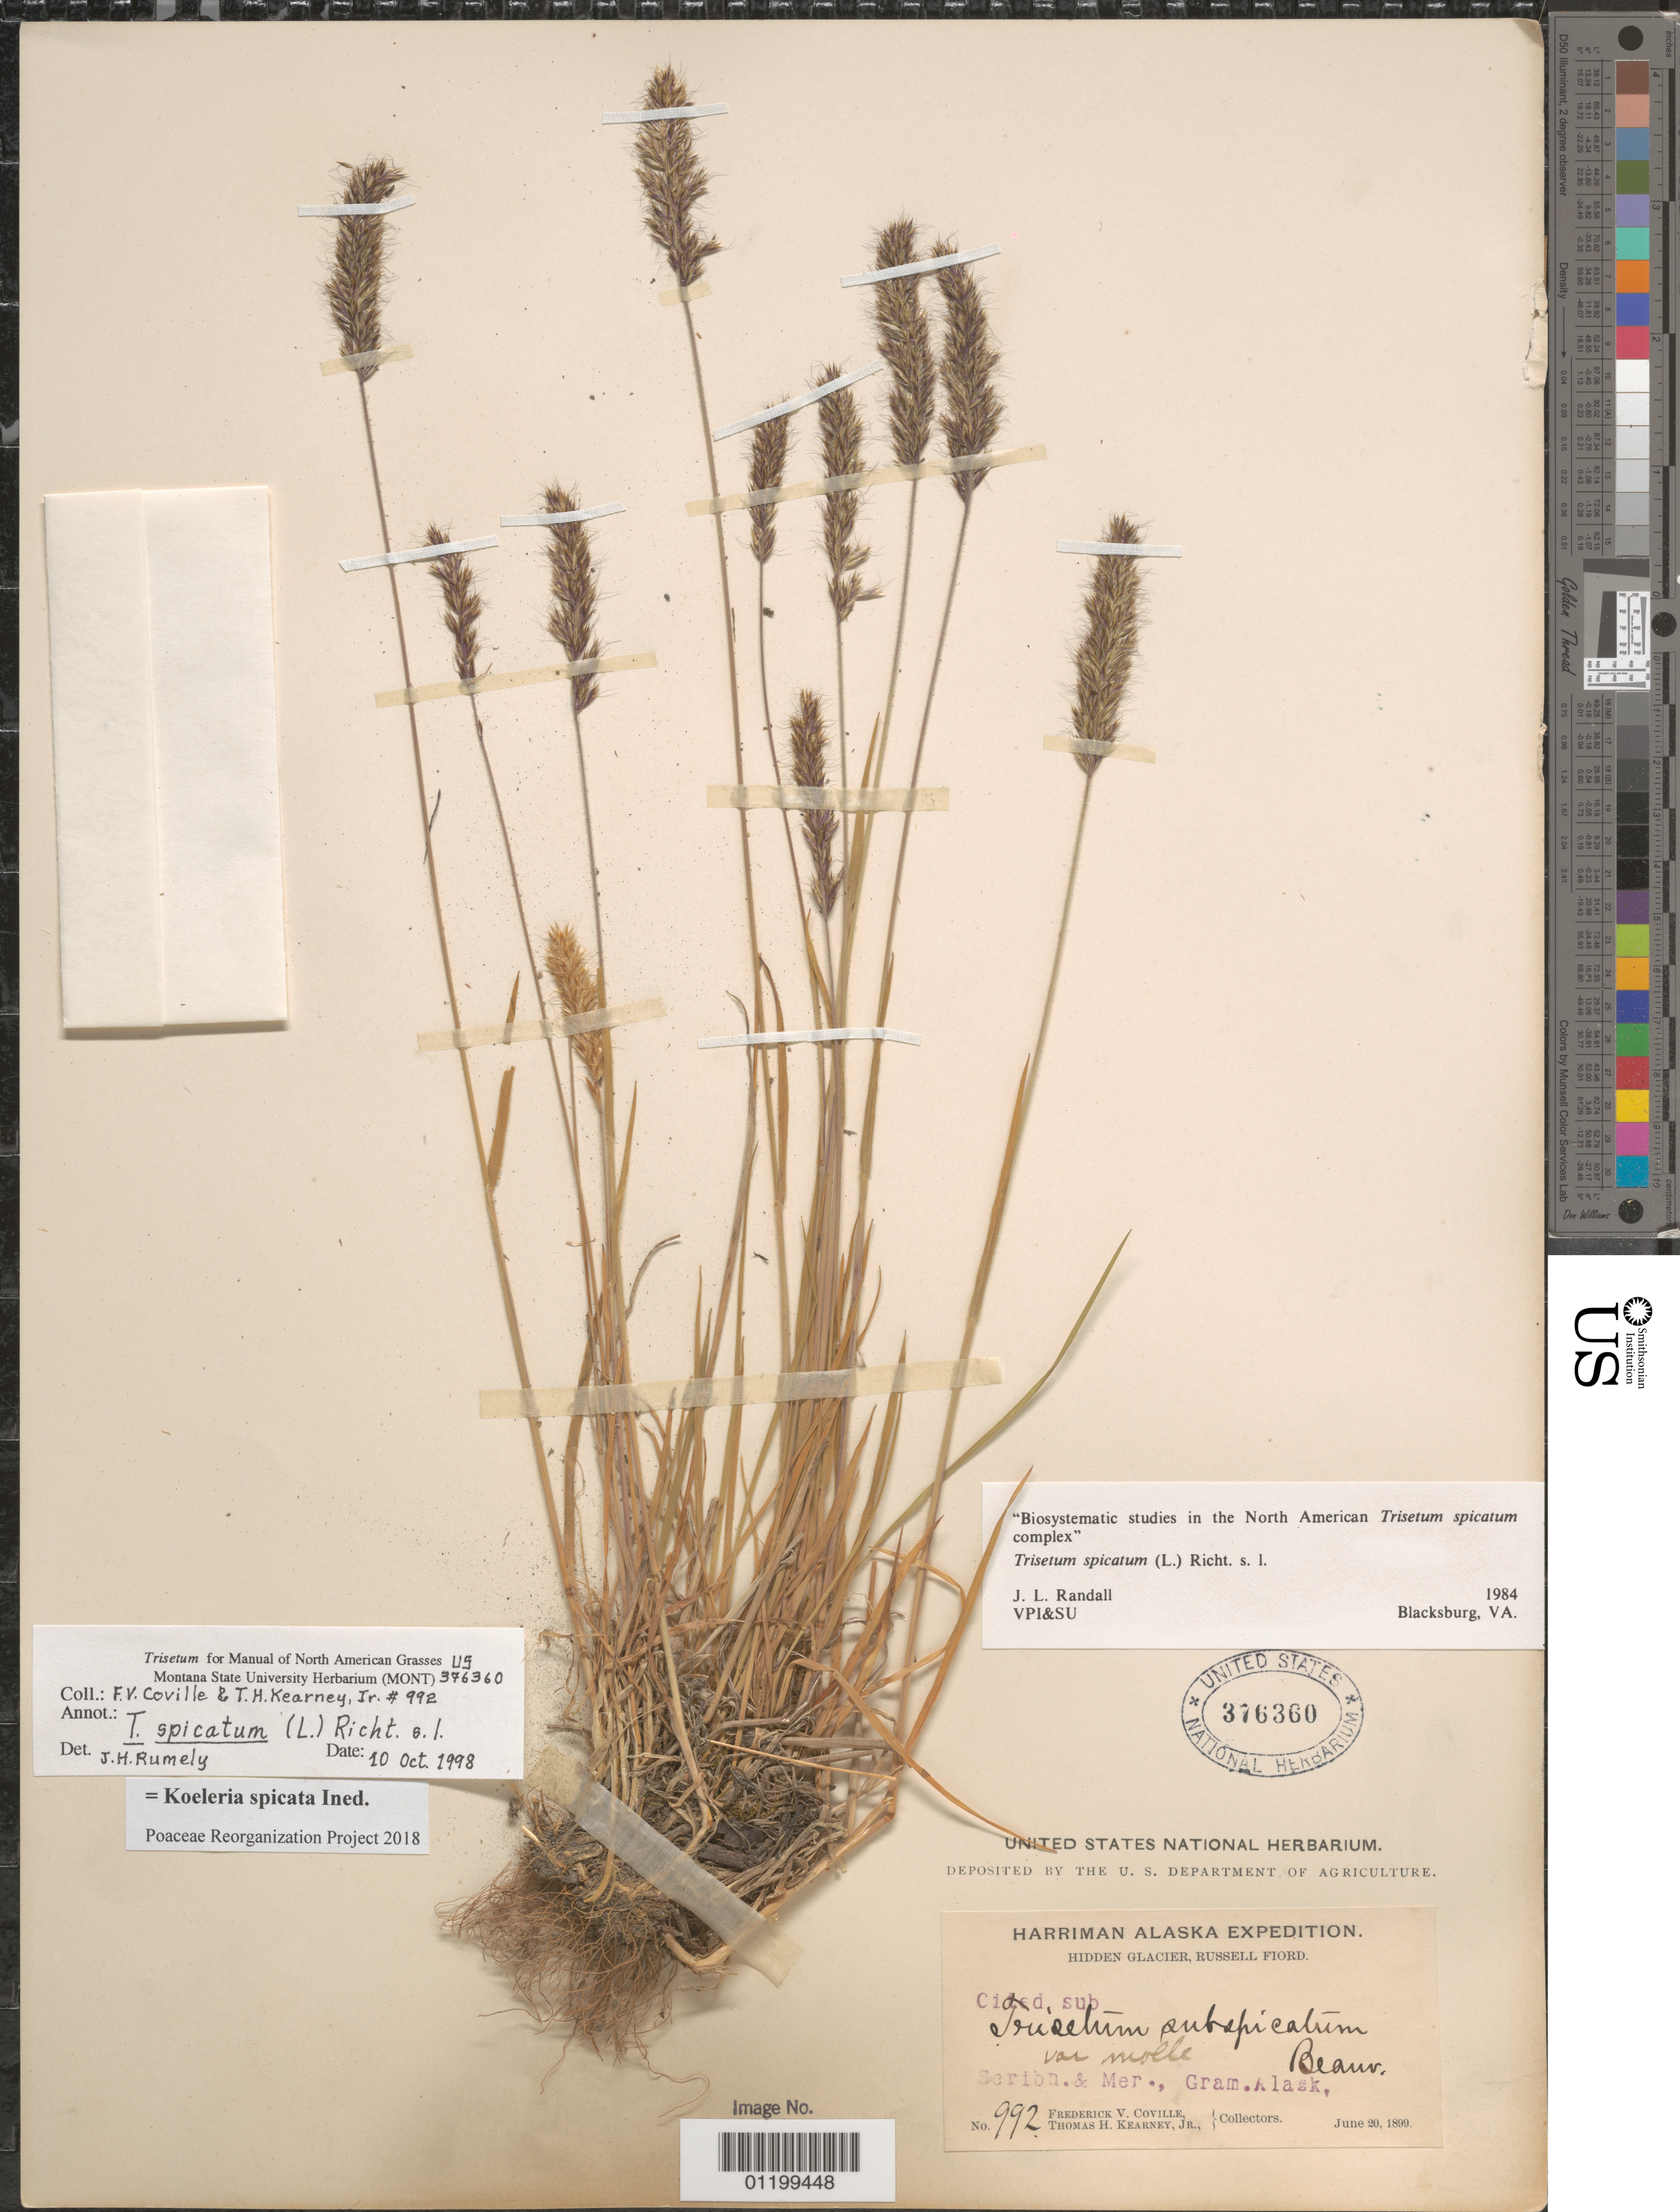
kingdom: Plantae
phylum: Tracheophyta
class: Liliopsida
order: Poales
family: Poaceae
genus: Koeleria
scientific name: Koeleria spicata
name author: (L.) Barberá et al.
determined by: Poaceae Reorganization Project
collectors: W. Trelease & D. Saunders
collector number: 992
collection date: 1899-06-20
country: United States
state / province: Alaska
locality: Hidden Glacier, Russell Fiord.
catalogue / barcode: US 376360